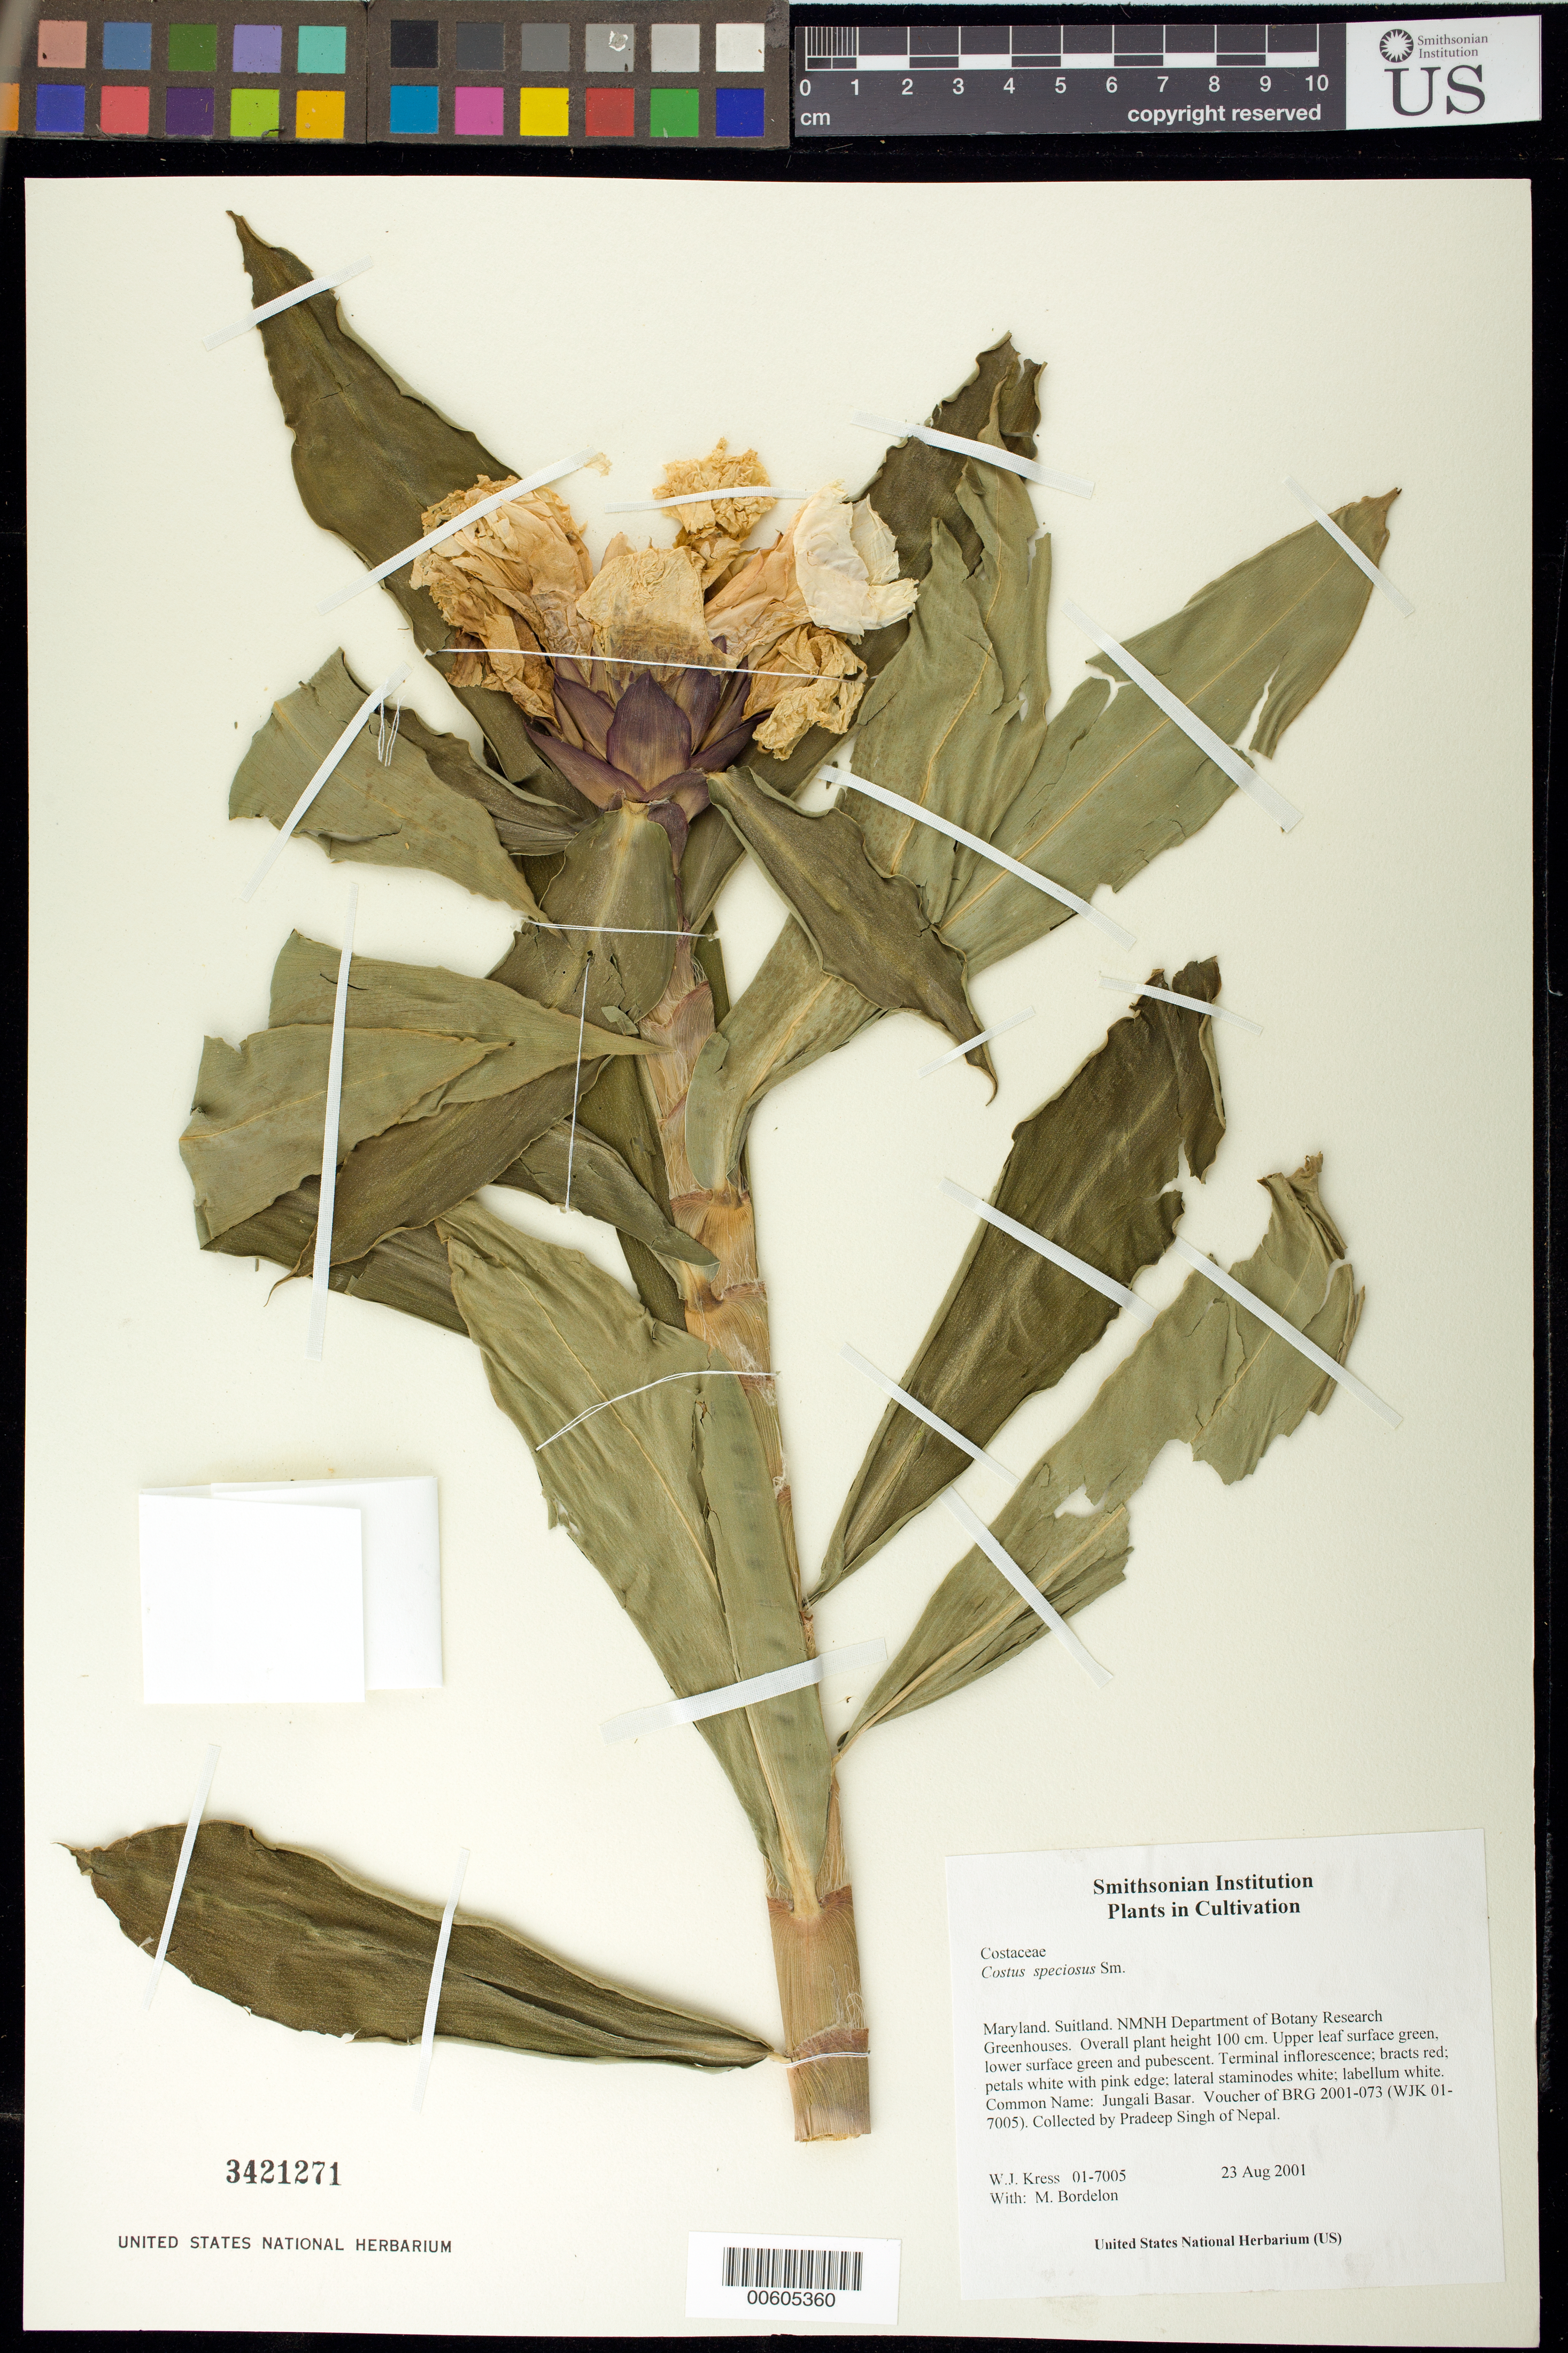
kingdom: Plantae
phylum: Tracheophyta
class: Liliopsida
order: Zingiberales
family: Costaceae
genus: Hellenia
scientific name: Hellenia speciosa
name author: (J. Koenig) S.R. Dutta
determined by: Wagner, W. L., (BOT), Smithsonian Institution - National Museum of Natural History (UNITED STATES)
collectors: W. J. Kress & M. Bordelon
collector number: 01-7005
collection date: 2001-08-23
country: United States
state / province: Maryland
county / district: Prince George's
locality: NMNH Botany Research Greenhouses. Suitland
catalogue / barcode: US 3421271